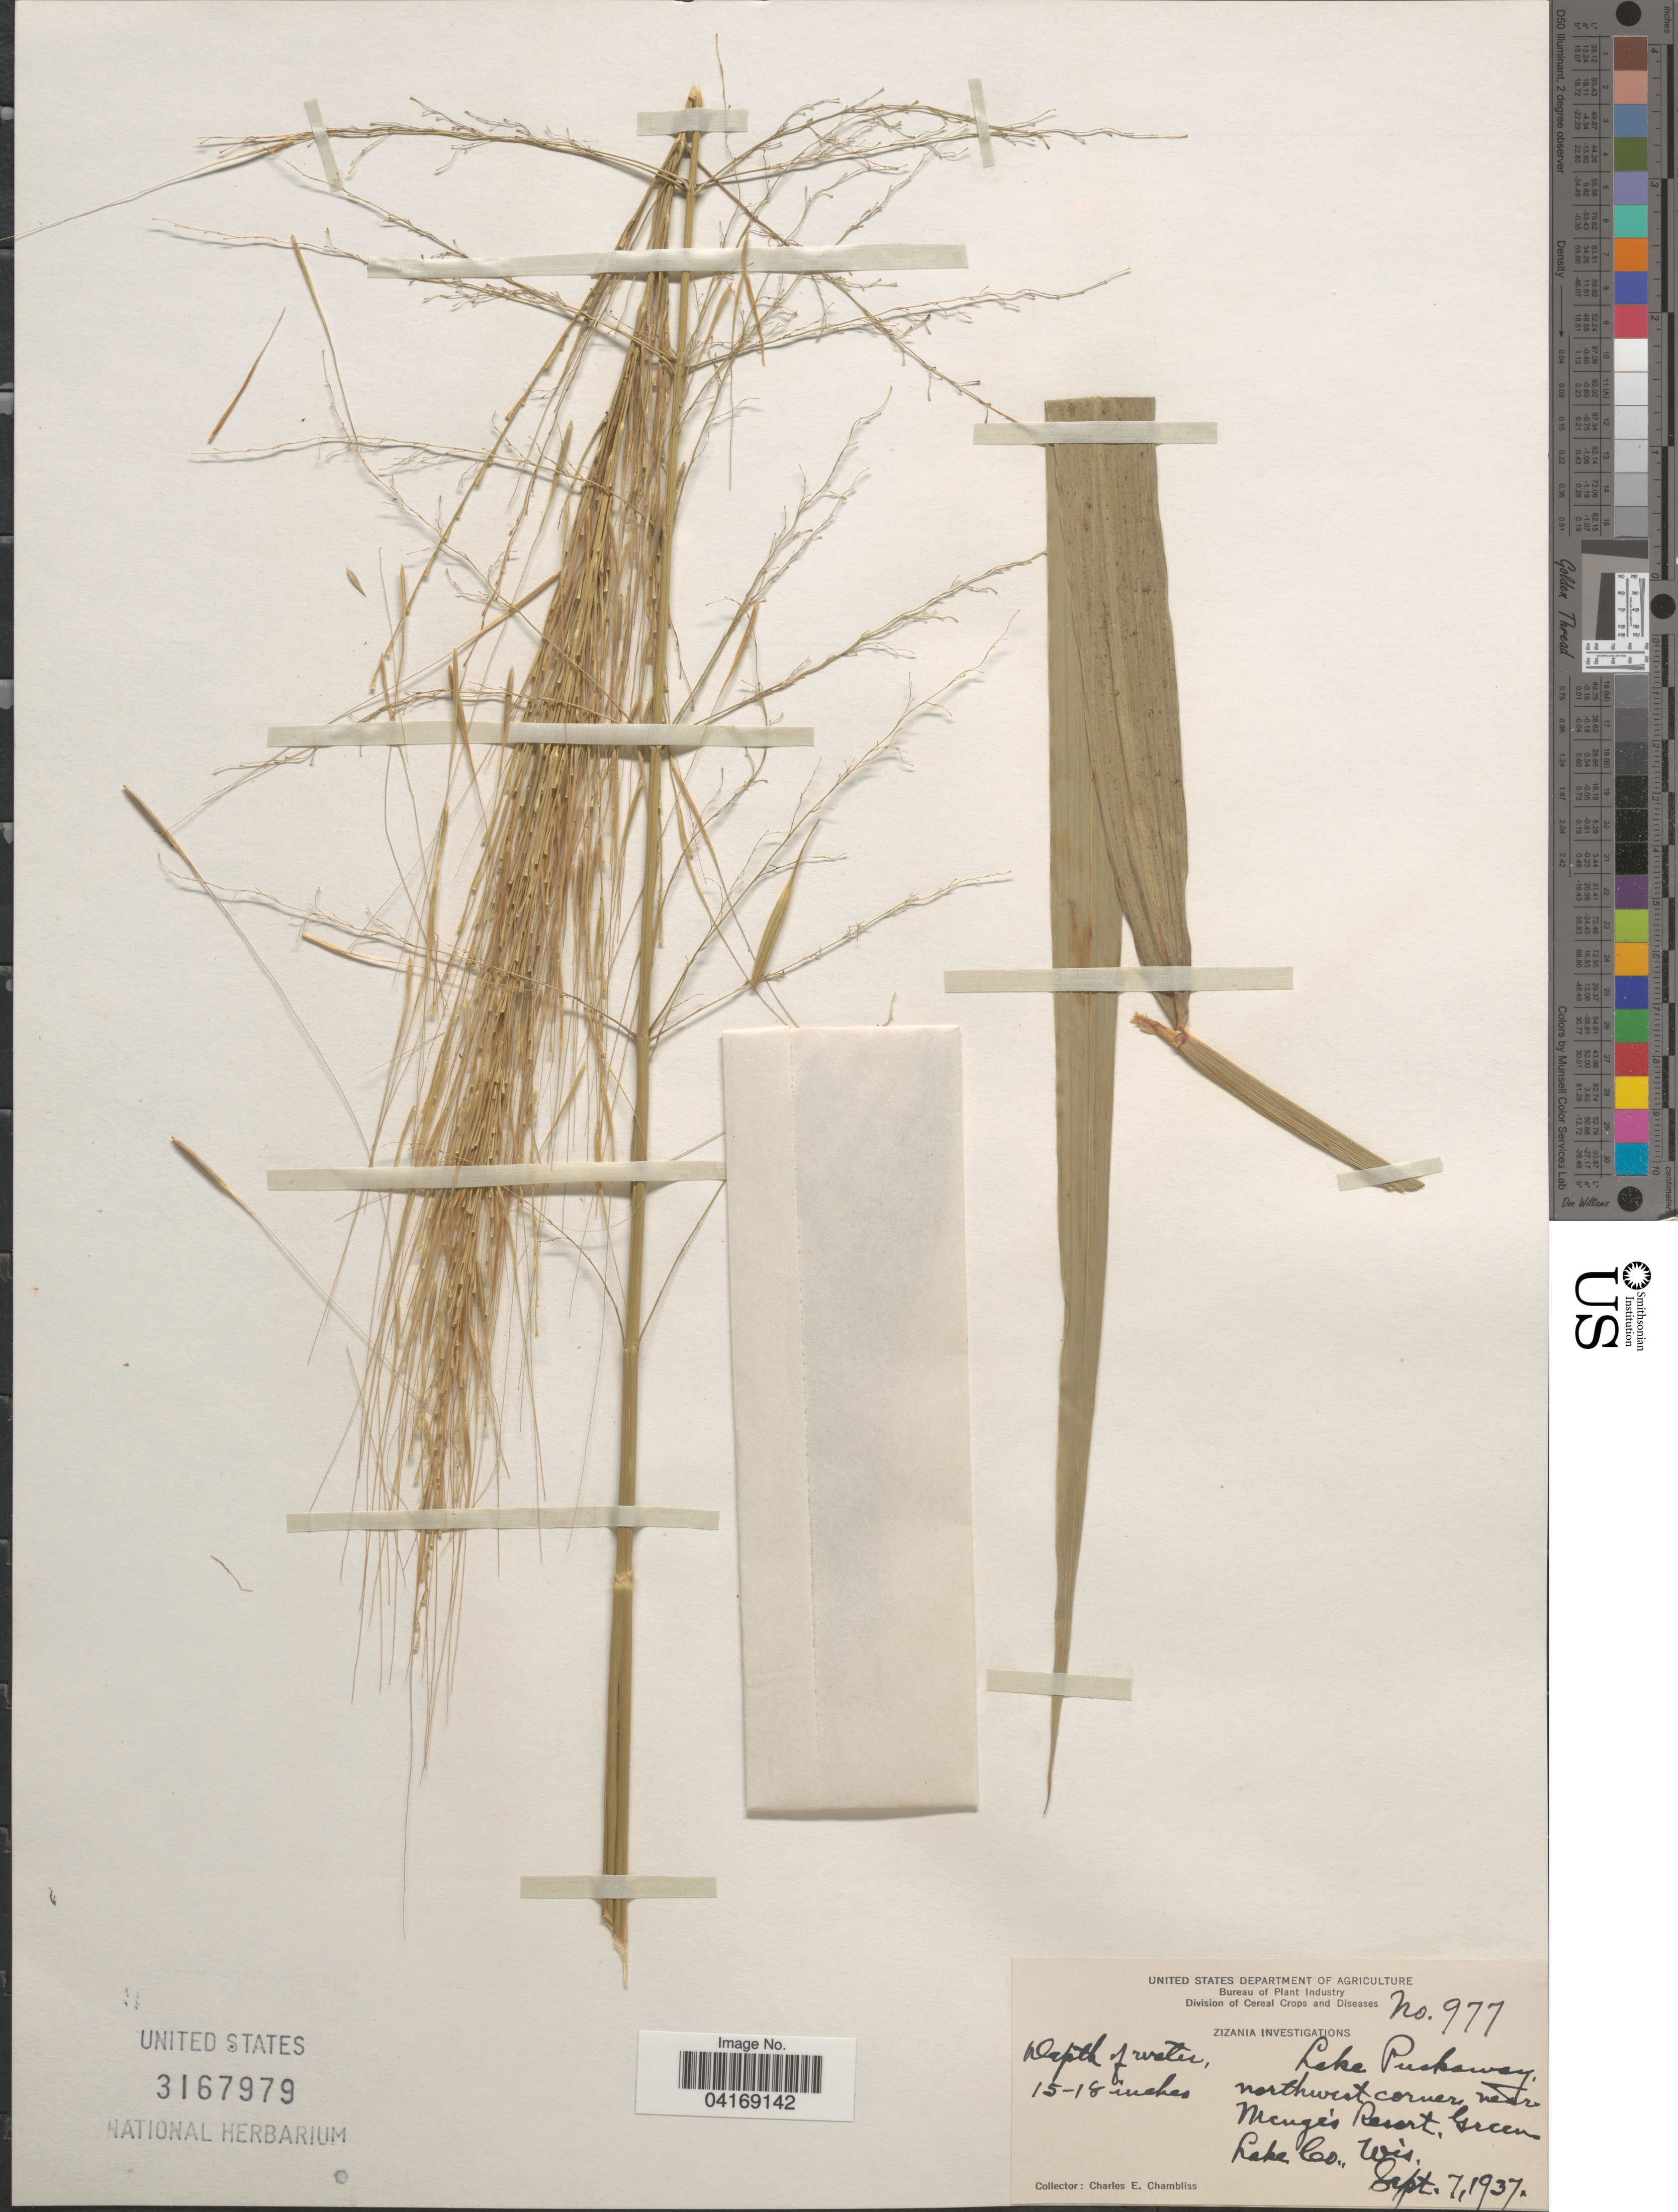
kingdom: Plantae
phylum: Tracheophyta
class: Liliopsida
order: Poales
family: Poaceae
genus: Zizania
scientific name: Zizania sp.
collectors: C. Chambliss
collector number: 977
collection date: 1937-09-07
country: United States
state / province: Wisconsin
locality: Lake Puckaway, northwest corner near Menge's Resort. Green Lake Co.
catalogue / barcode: US 3167979